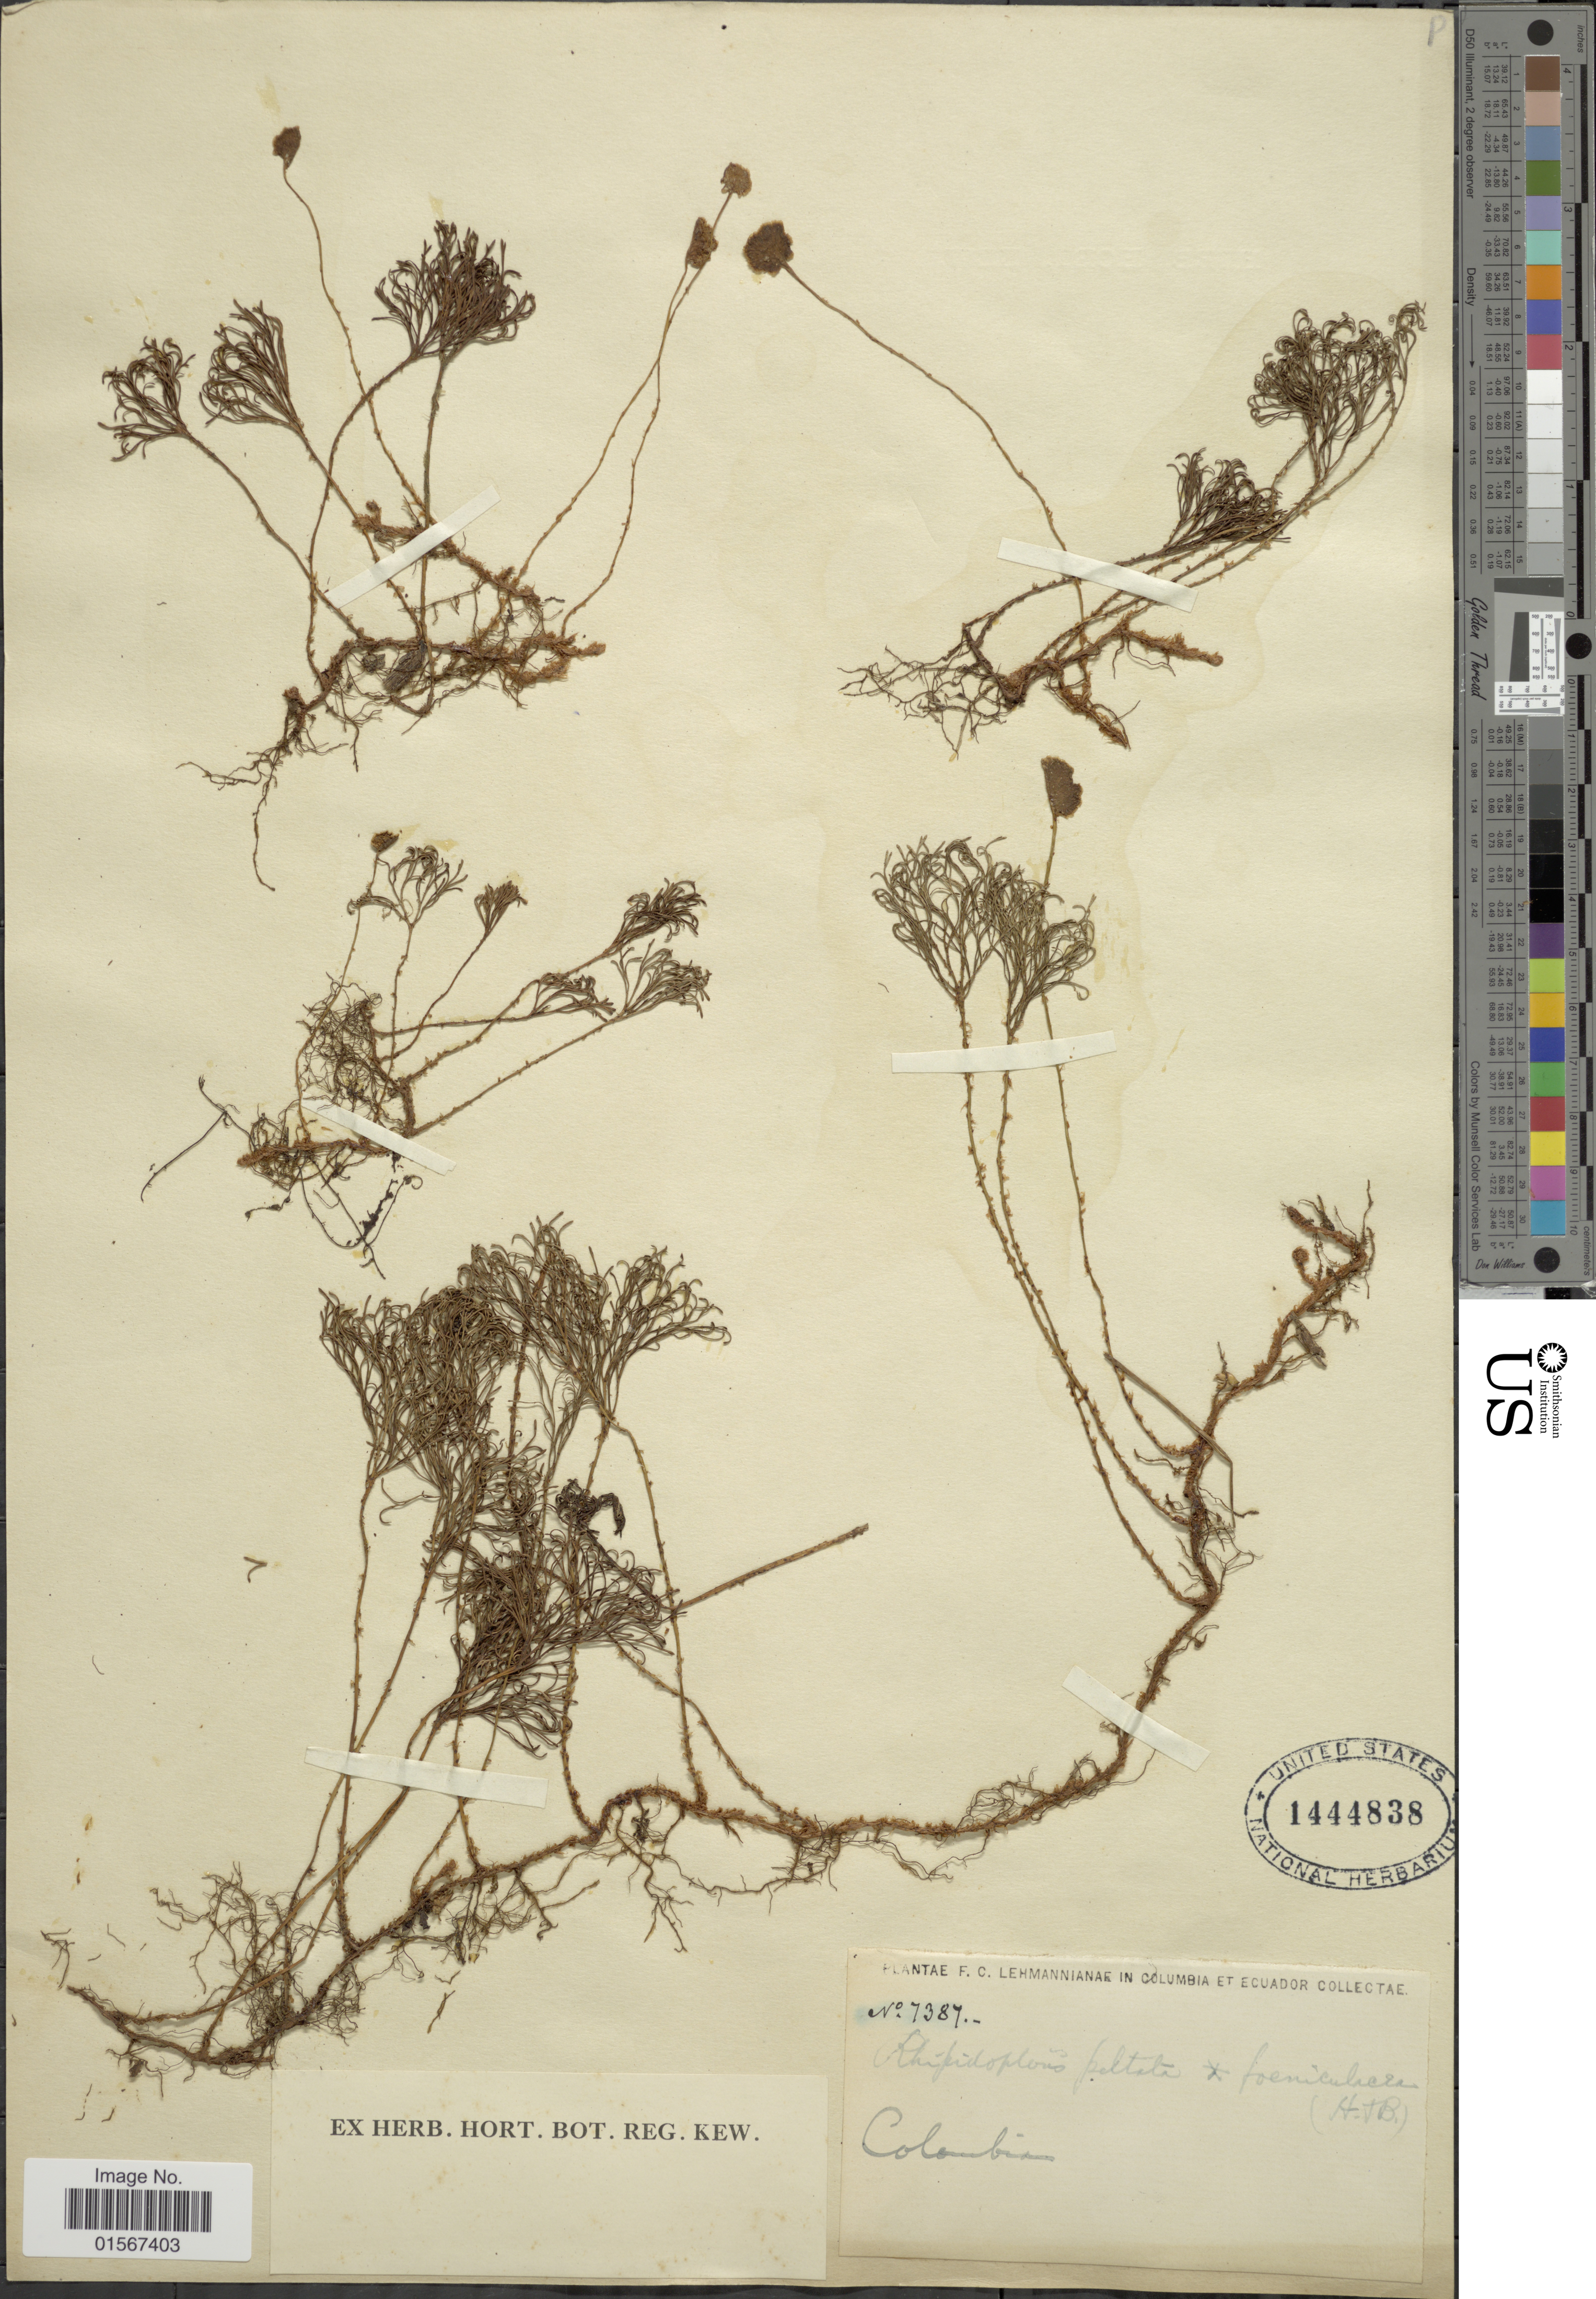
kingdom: Plantae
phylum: Tracheophyta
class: Polypodiopsida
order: Polypodiales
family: Dryopteridaceae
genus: Elaphoglossum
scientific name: Elaphoglossum peltatum f. peltatum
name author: (Sw.) Urb.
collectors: F. C. Lehmann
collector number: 7387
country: Colombia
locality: Colombia.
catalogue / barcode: US 1444838